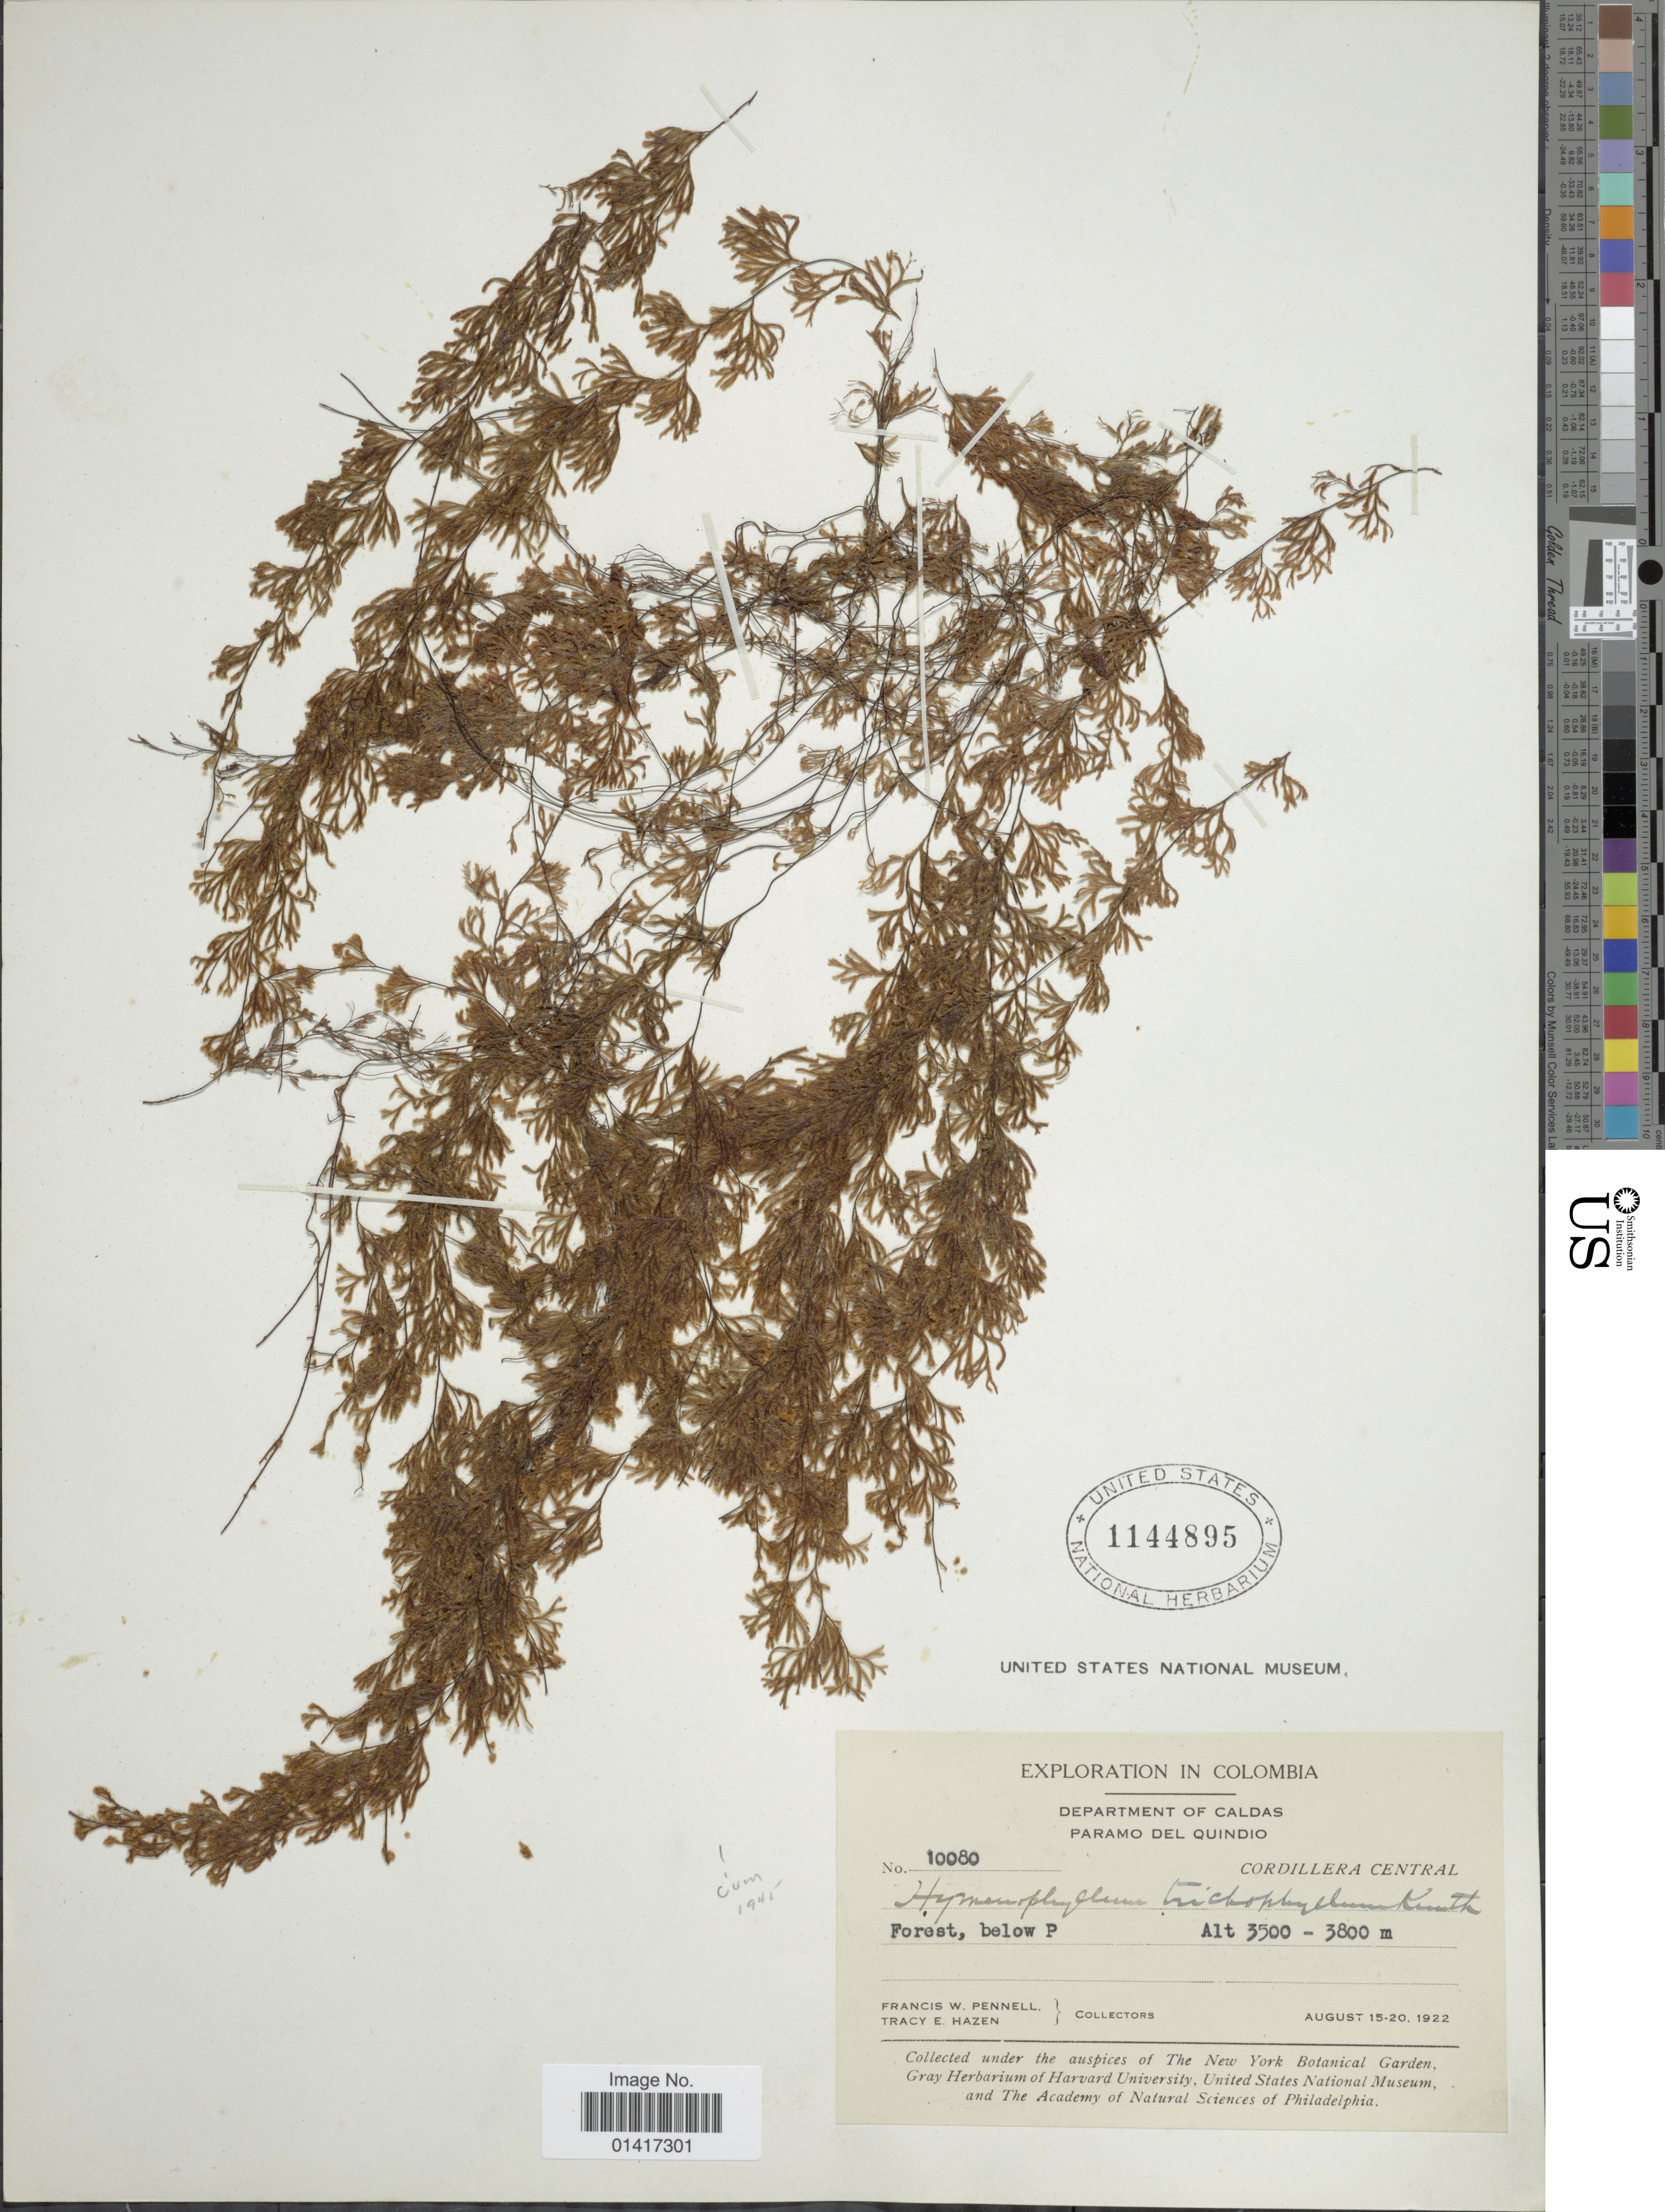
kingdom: Plantae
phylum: Tracheophyta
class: Polypodiopsida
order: Hymenophyllales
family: Hymenophyllaceae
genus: Hymenophyllum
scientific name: Hymenophyllum trichophyllum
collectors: F. W. Pennell & T. E. Hazen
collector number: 10080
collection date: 1922-08-15/1922-08-20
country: Colombia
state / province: Caldas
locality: Department of Caldas Paramo del Quindio. Cordillera Central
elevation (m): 3500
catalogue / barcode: US 1144895